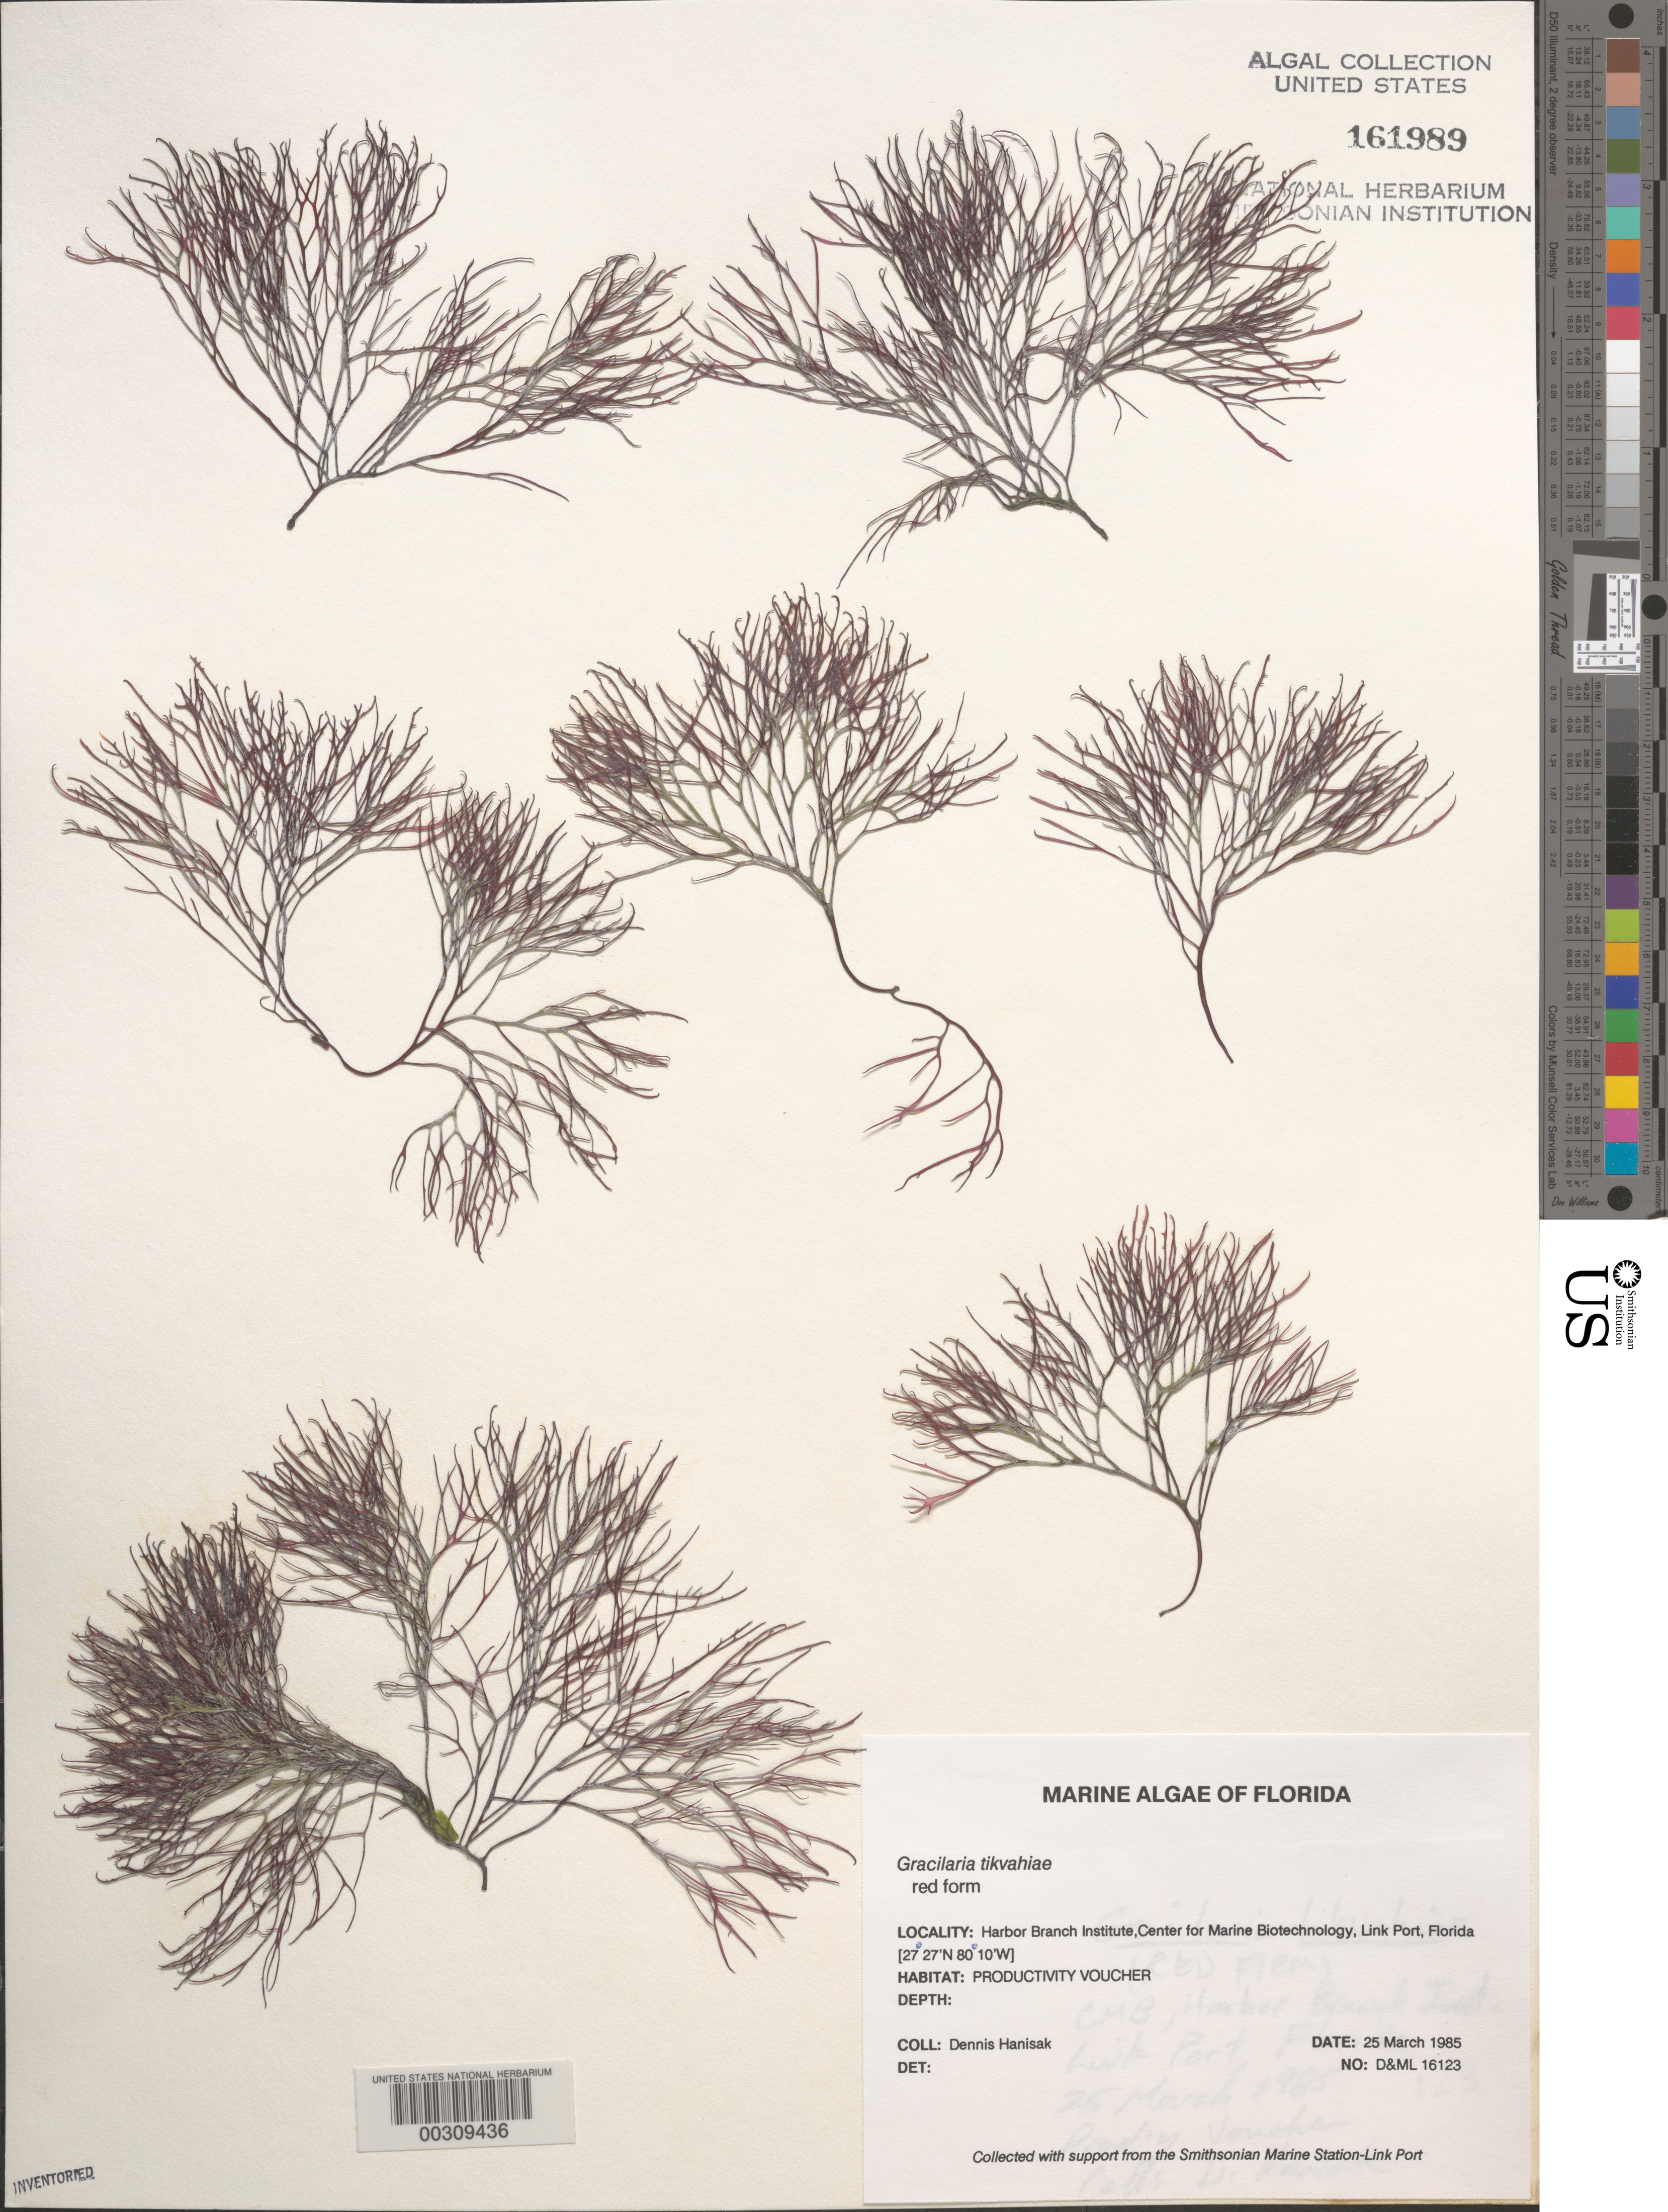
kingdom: Plantae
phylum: Rhodophyta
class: Florideophyceae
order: Gracilariales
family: Gracilariaceae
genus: Gracilaria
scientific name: Gracilaria tikvahiae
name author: McLachlan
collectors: M. Hanisak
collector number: D&ML 16123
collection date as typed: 25 Mar 1985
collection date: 1985-03-25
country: United States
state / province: Florida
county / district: Saint Lucie County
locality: Harbor Branch Oceanographic Institutue, Center for Marine Biotechnology, Link Port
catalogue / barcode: US 161989